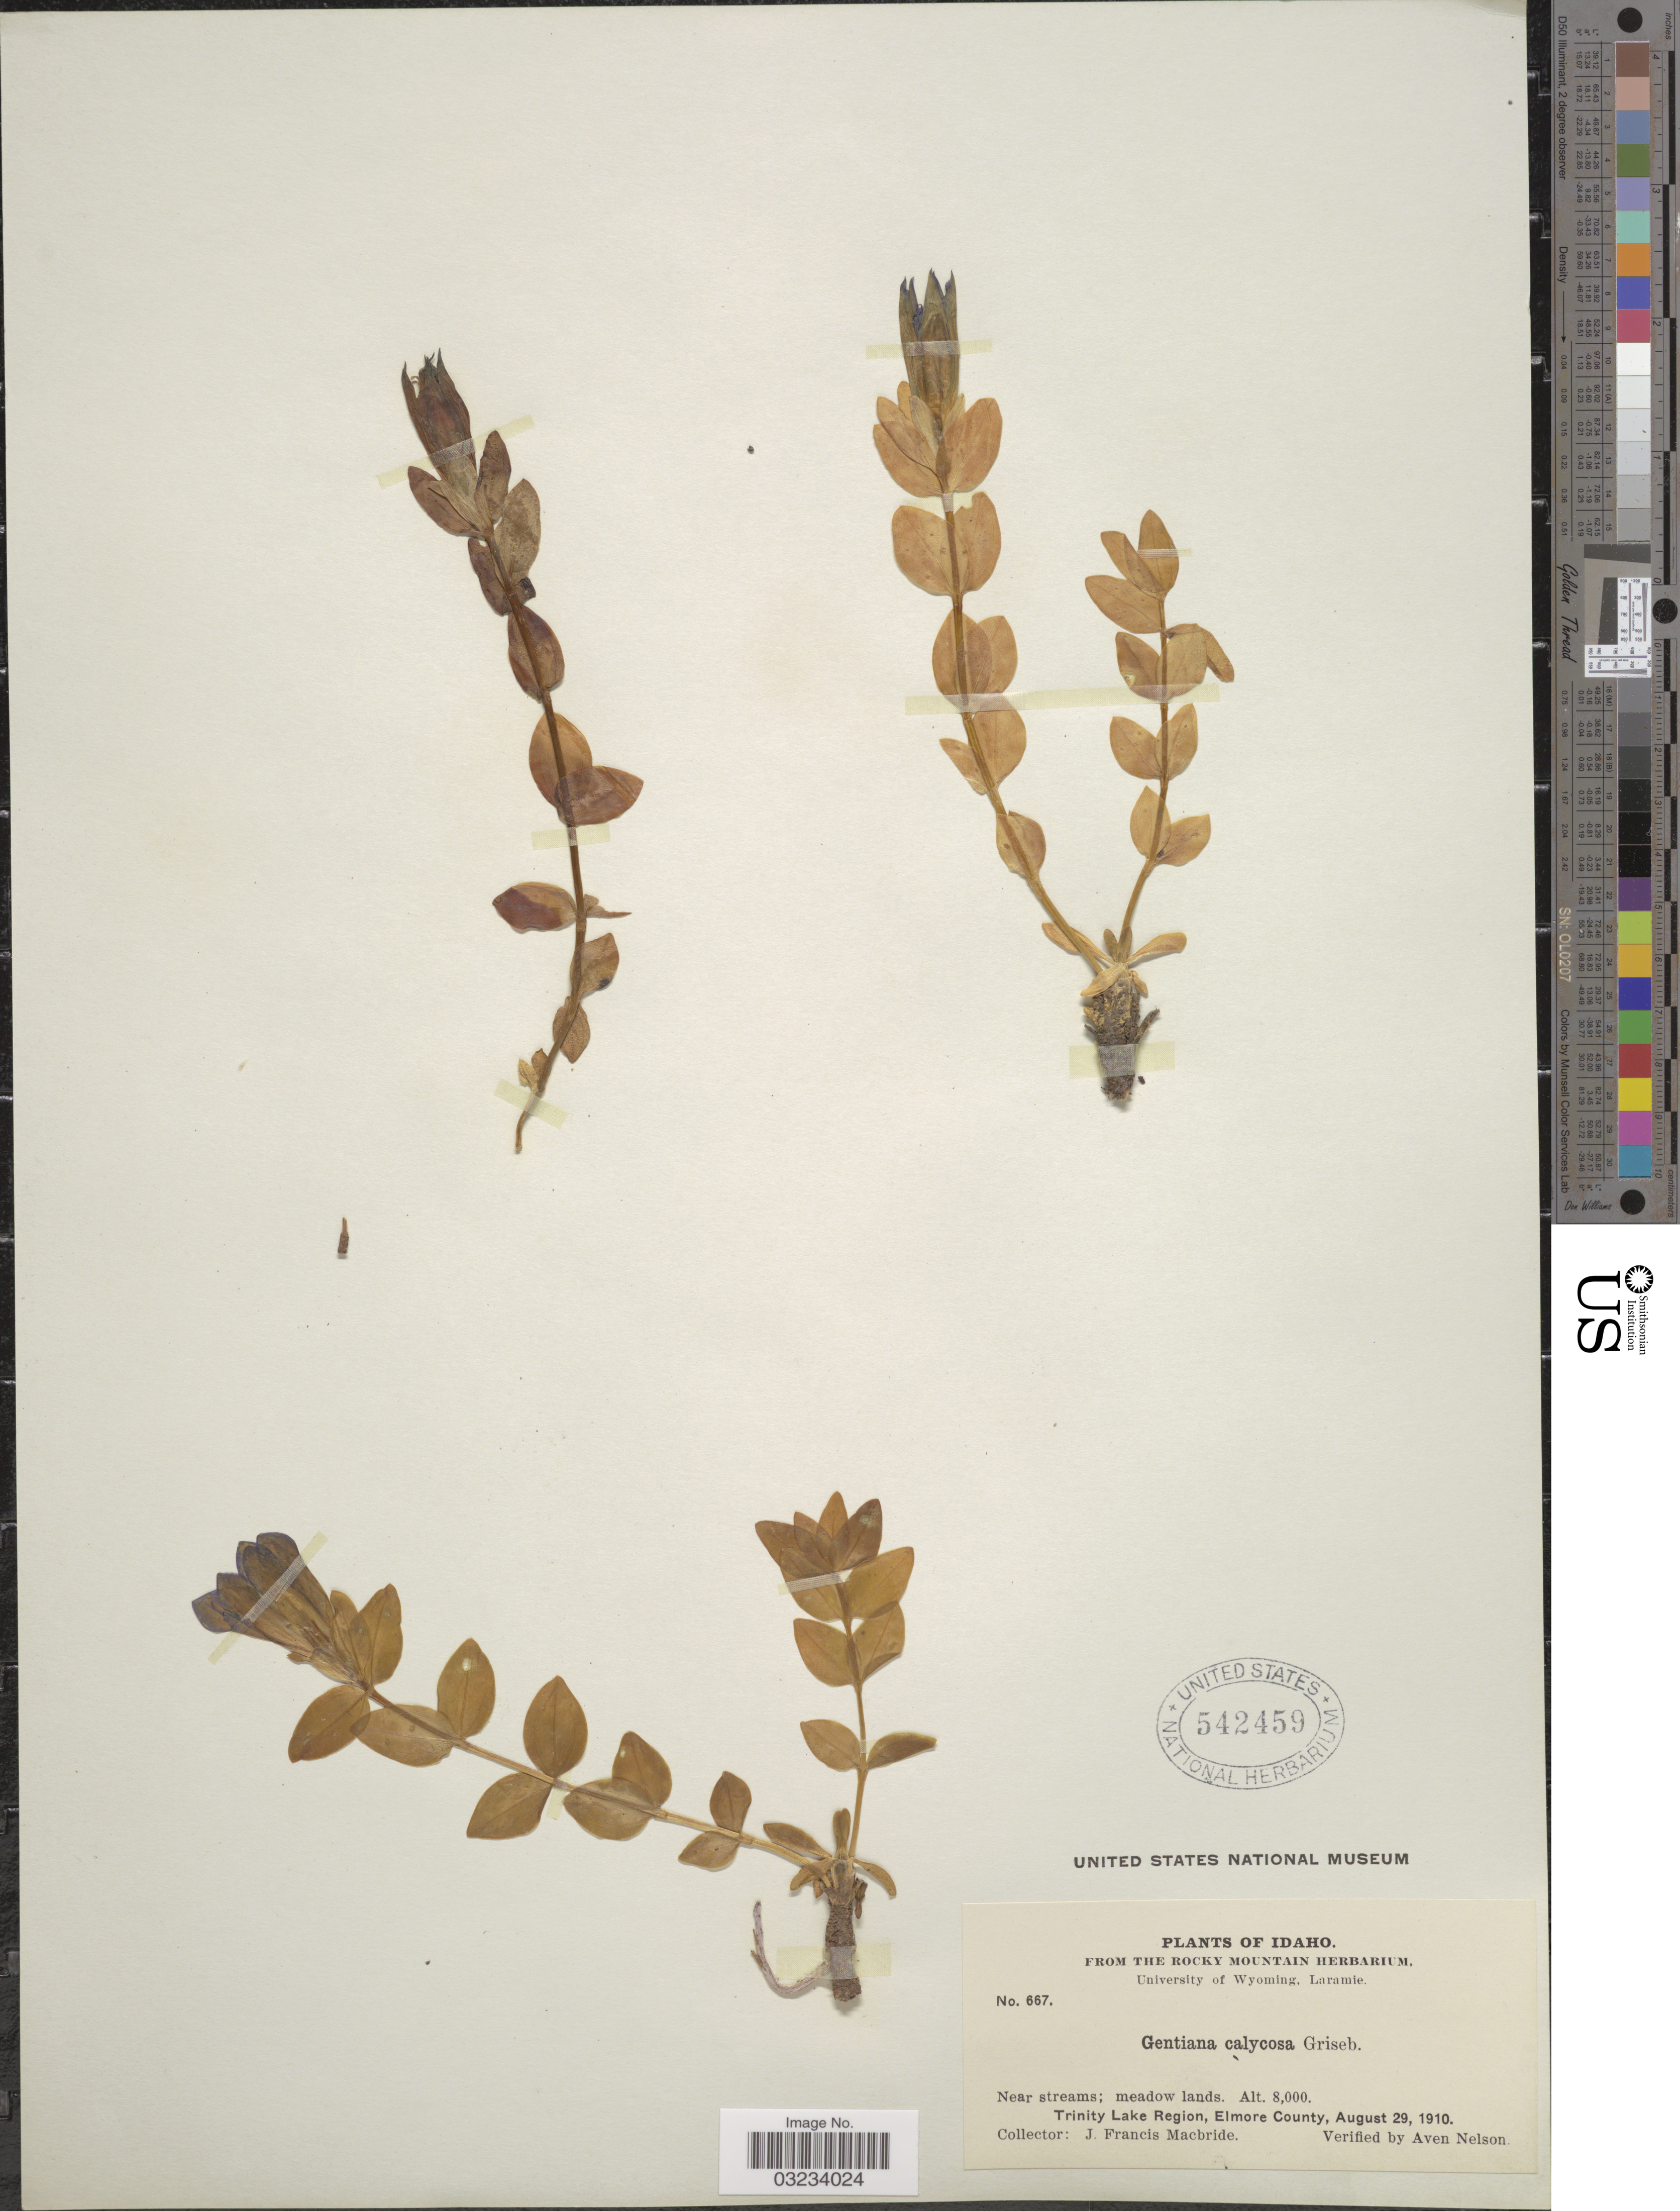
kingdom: Plantae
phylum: Tracheophyta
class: Magnoliopsida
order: Gentianales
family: Gentianaceae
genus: Gentiana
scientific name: Gentiana calycosa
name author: Griseb.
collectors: J. F. Macbride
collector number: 667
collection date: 1910-08-29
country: United States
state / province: Idaho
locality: Trinity Lake Region, Elmore County.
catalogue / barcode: US 542459